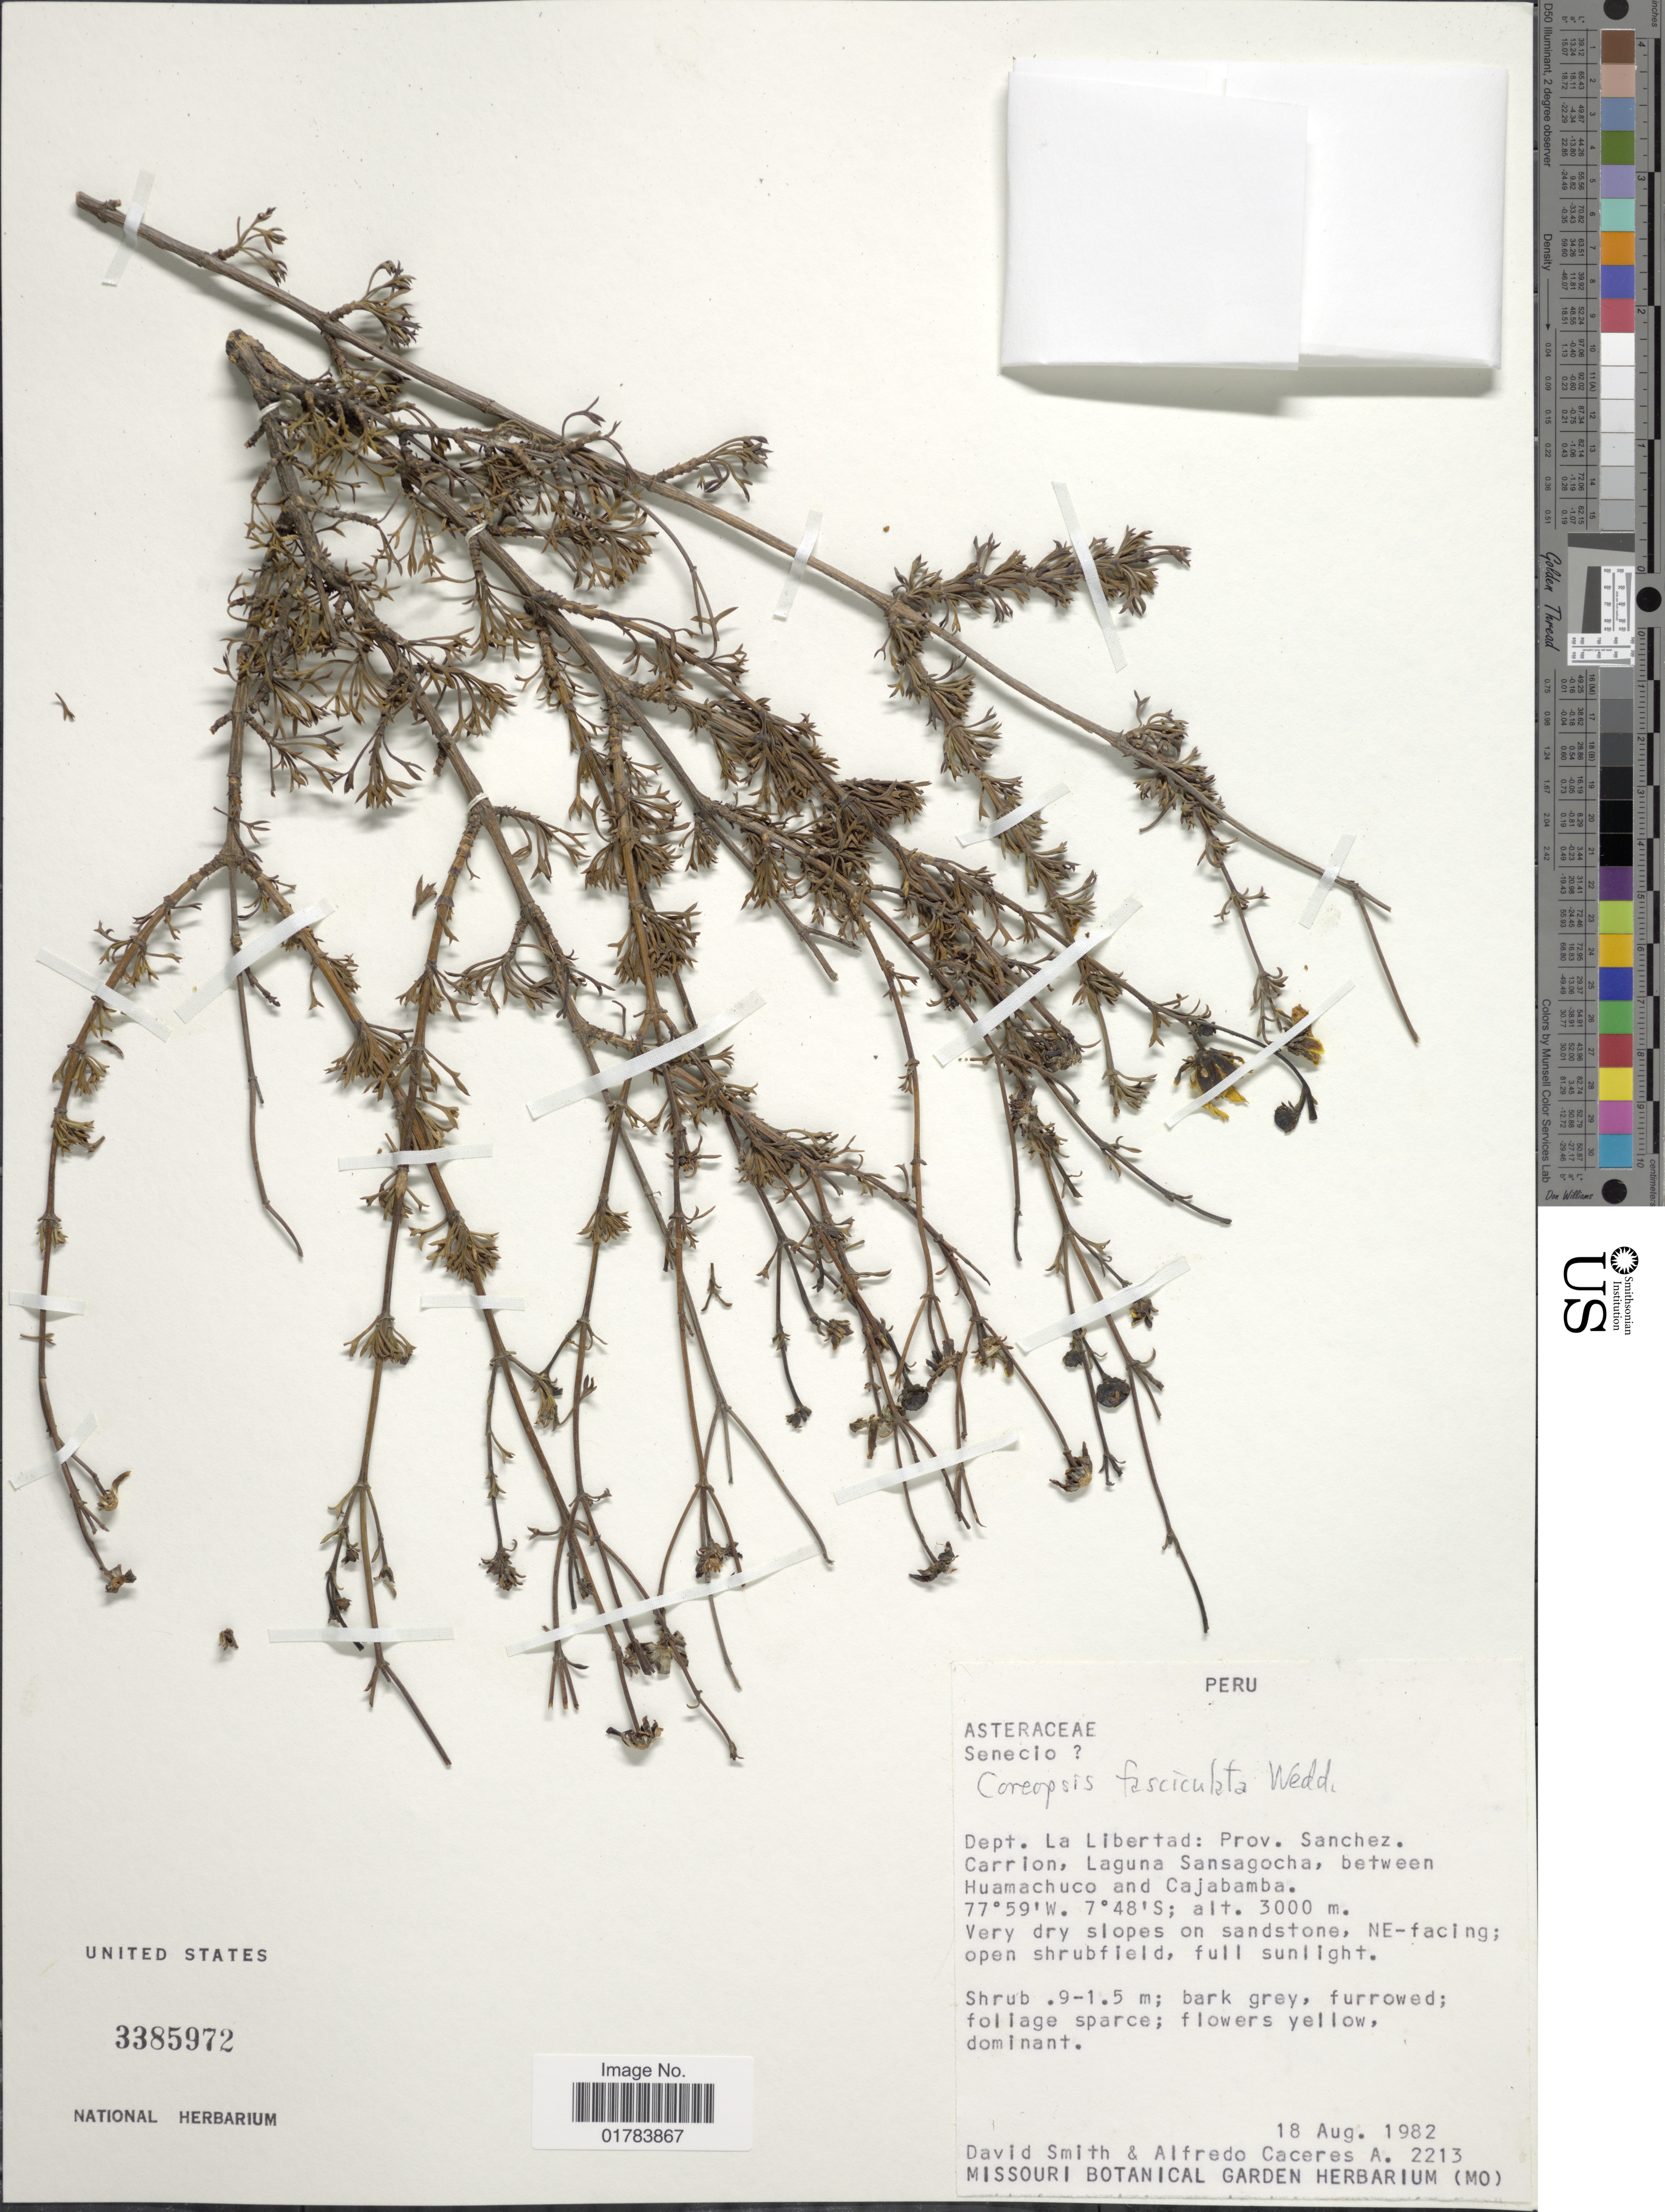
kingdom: Plantae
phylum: Tracheophyta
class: Magnoliopsida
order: Asterales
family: Asteraceae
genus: Coreopsis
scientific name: Coreopsis fasciculata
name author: Wedd.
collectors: D. Smith & A. Caceres A.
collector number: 2213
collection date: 1982-08-18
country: Peru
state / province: La Libertad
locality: Prov. Sanchez. Carrion, Laguna Sansagocha, between Huamachuco and Cajabamba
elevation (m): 3000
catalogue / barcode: US 3385972